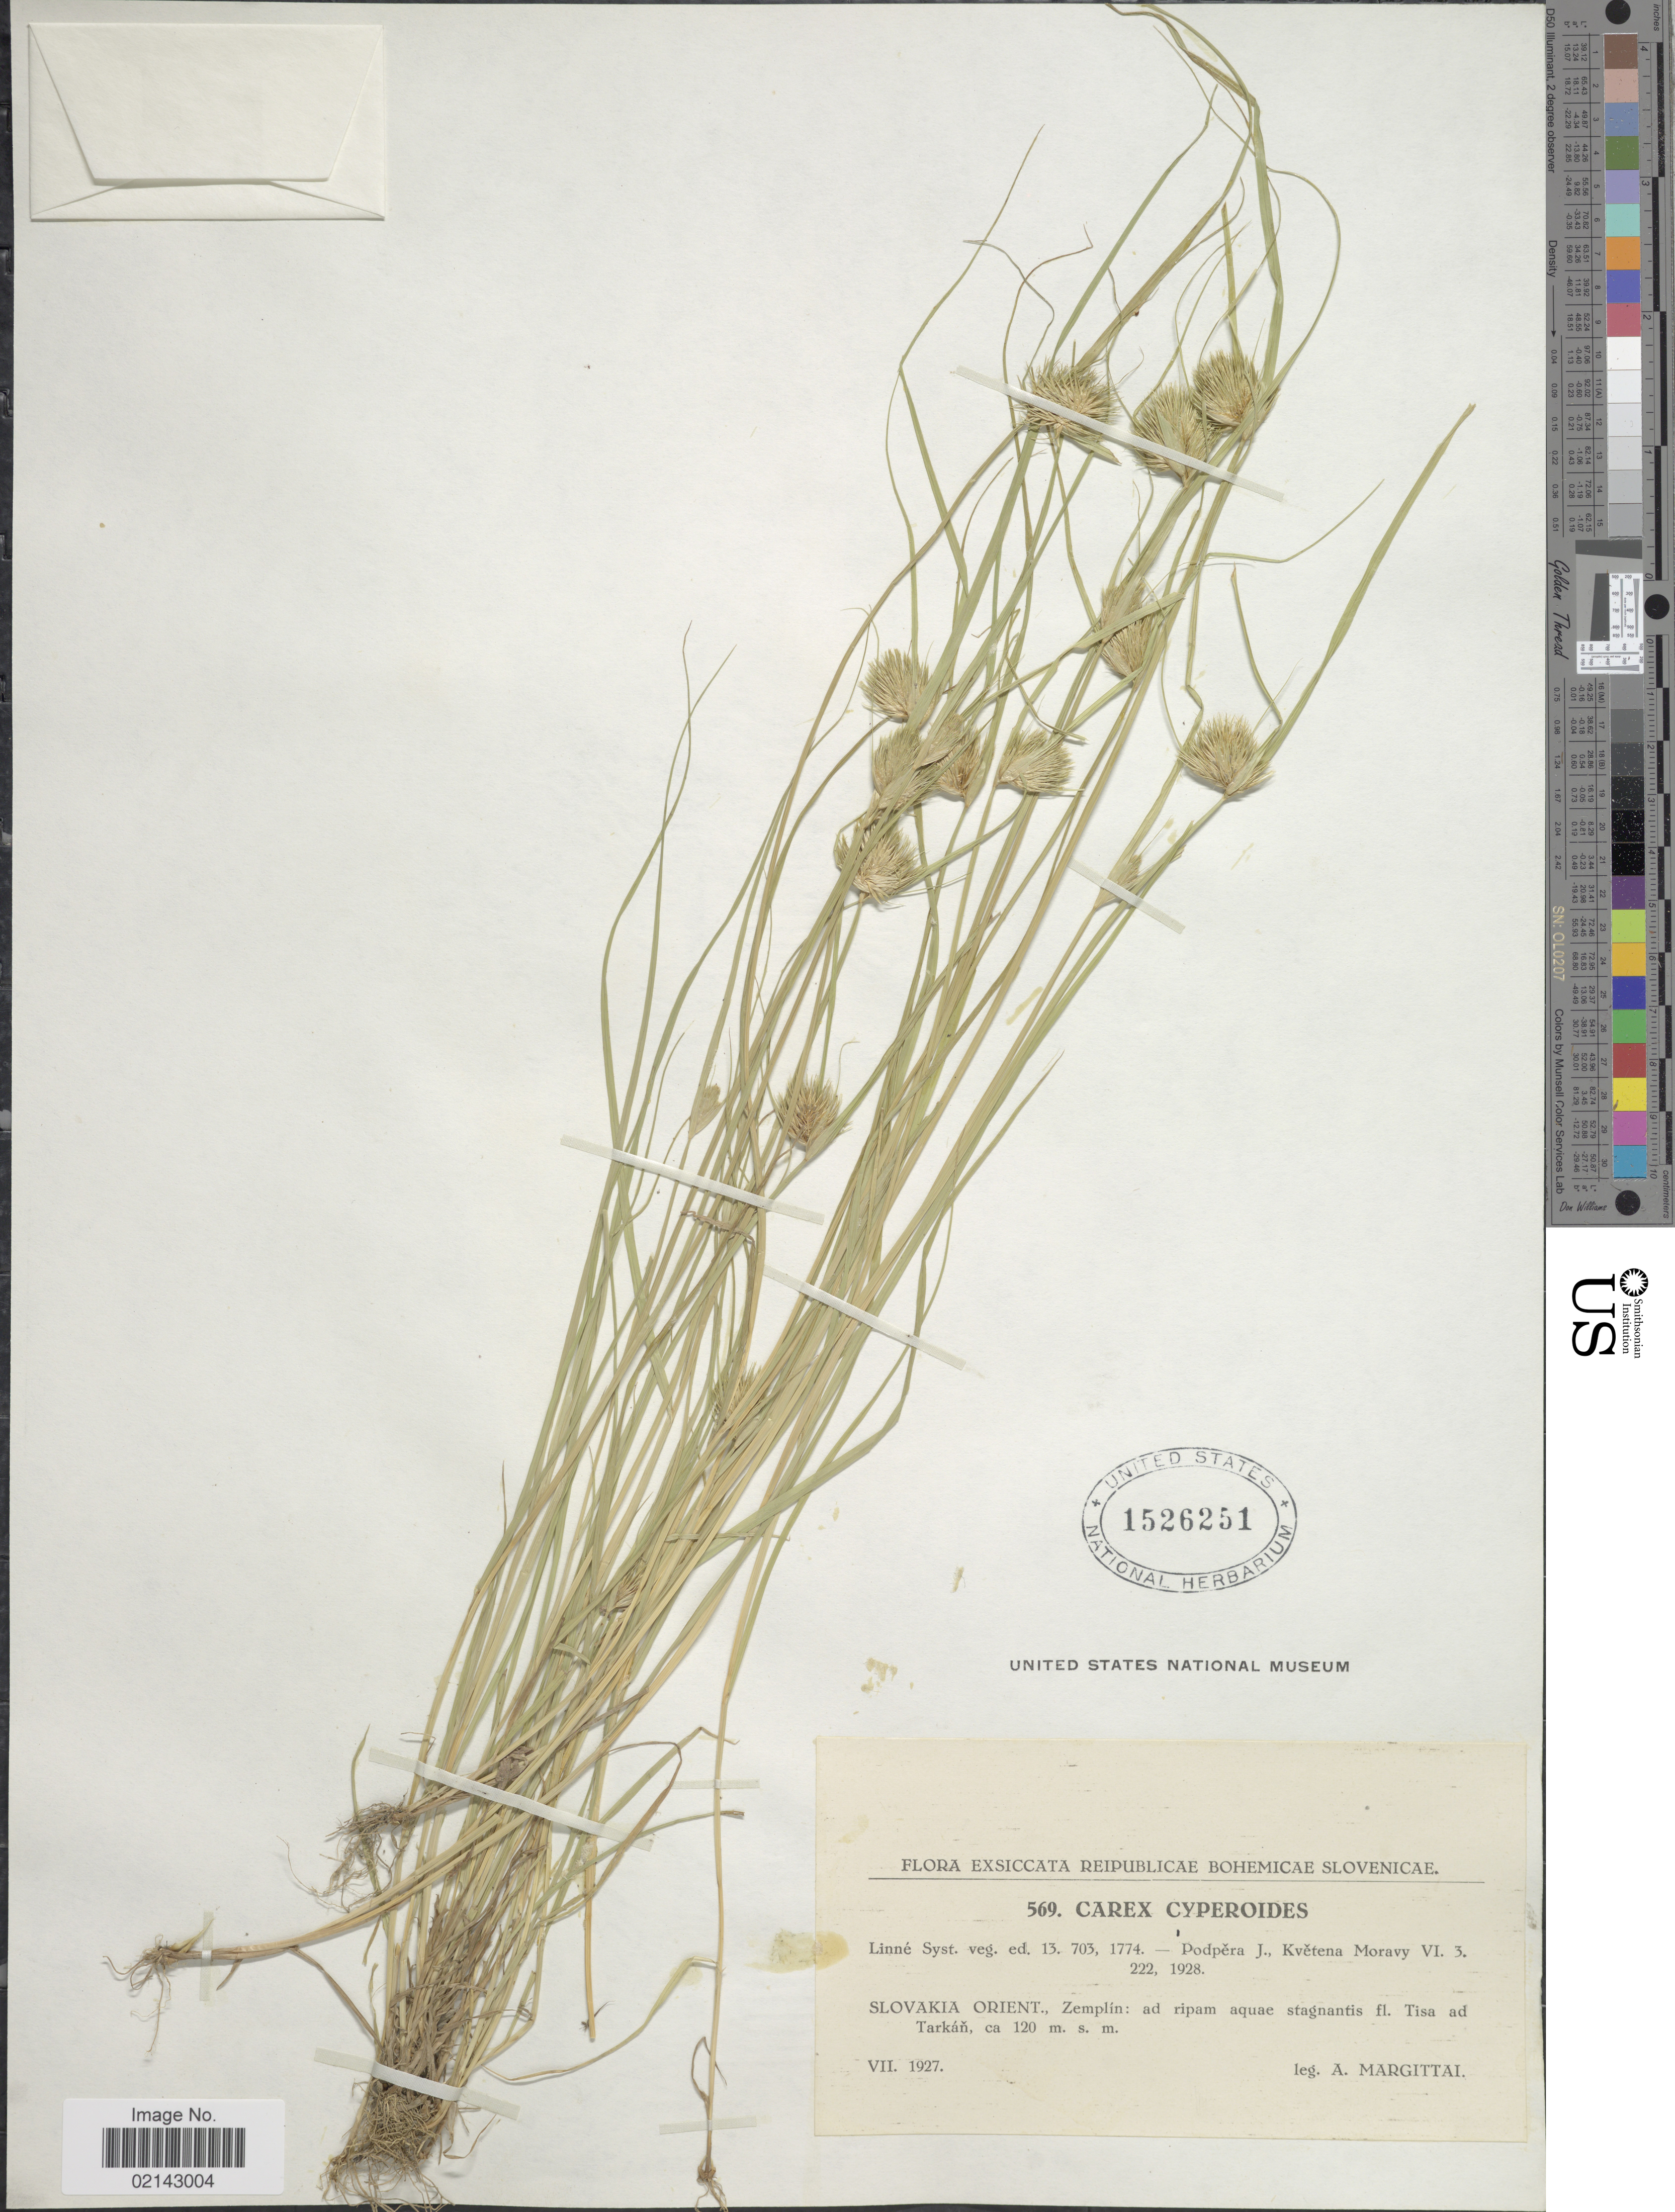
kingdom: Plantae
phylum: Tracheophyta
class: Liliopsida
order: Poales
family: Cyperaceae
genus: Carex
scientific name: Carex bohemica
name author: Schreb.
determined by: Strong, Mark T., (BOT), Smithsonian Institution - National Museum of Natural History (UNITED STATES)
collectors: A. Margittai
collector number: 569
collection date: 1927-07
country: Slovakia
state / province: Kosicky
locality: Reipublicae Bohemicae Slovenicae, Slovakia Orient., Zemplin: ad ripam aquae stagnantis fl. Tisa ad Tarkan.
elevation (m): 120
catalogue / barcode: US 1526251